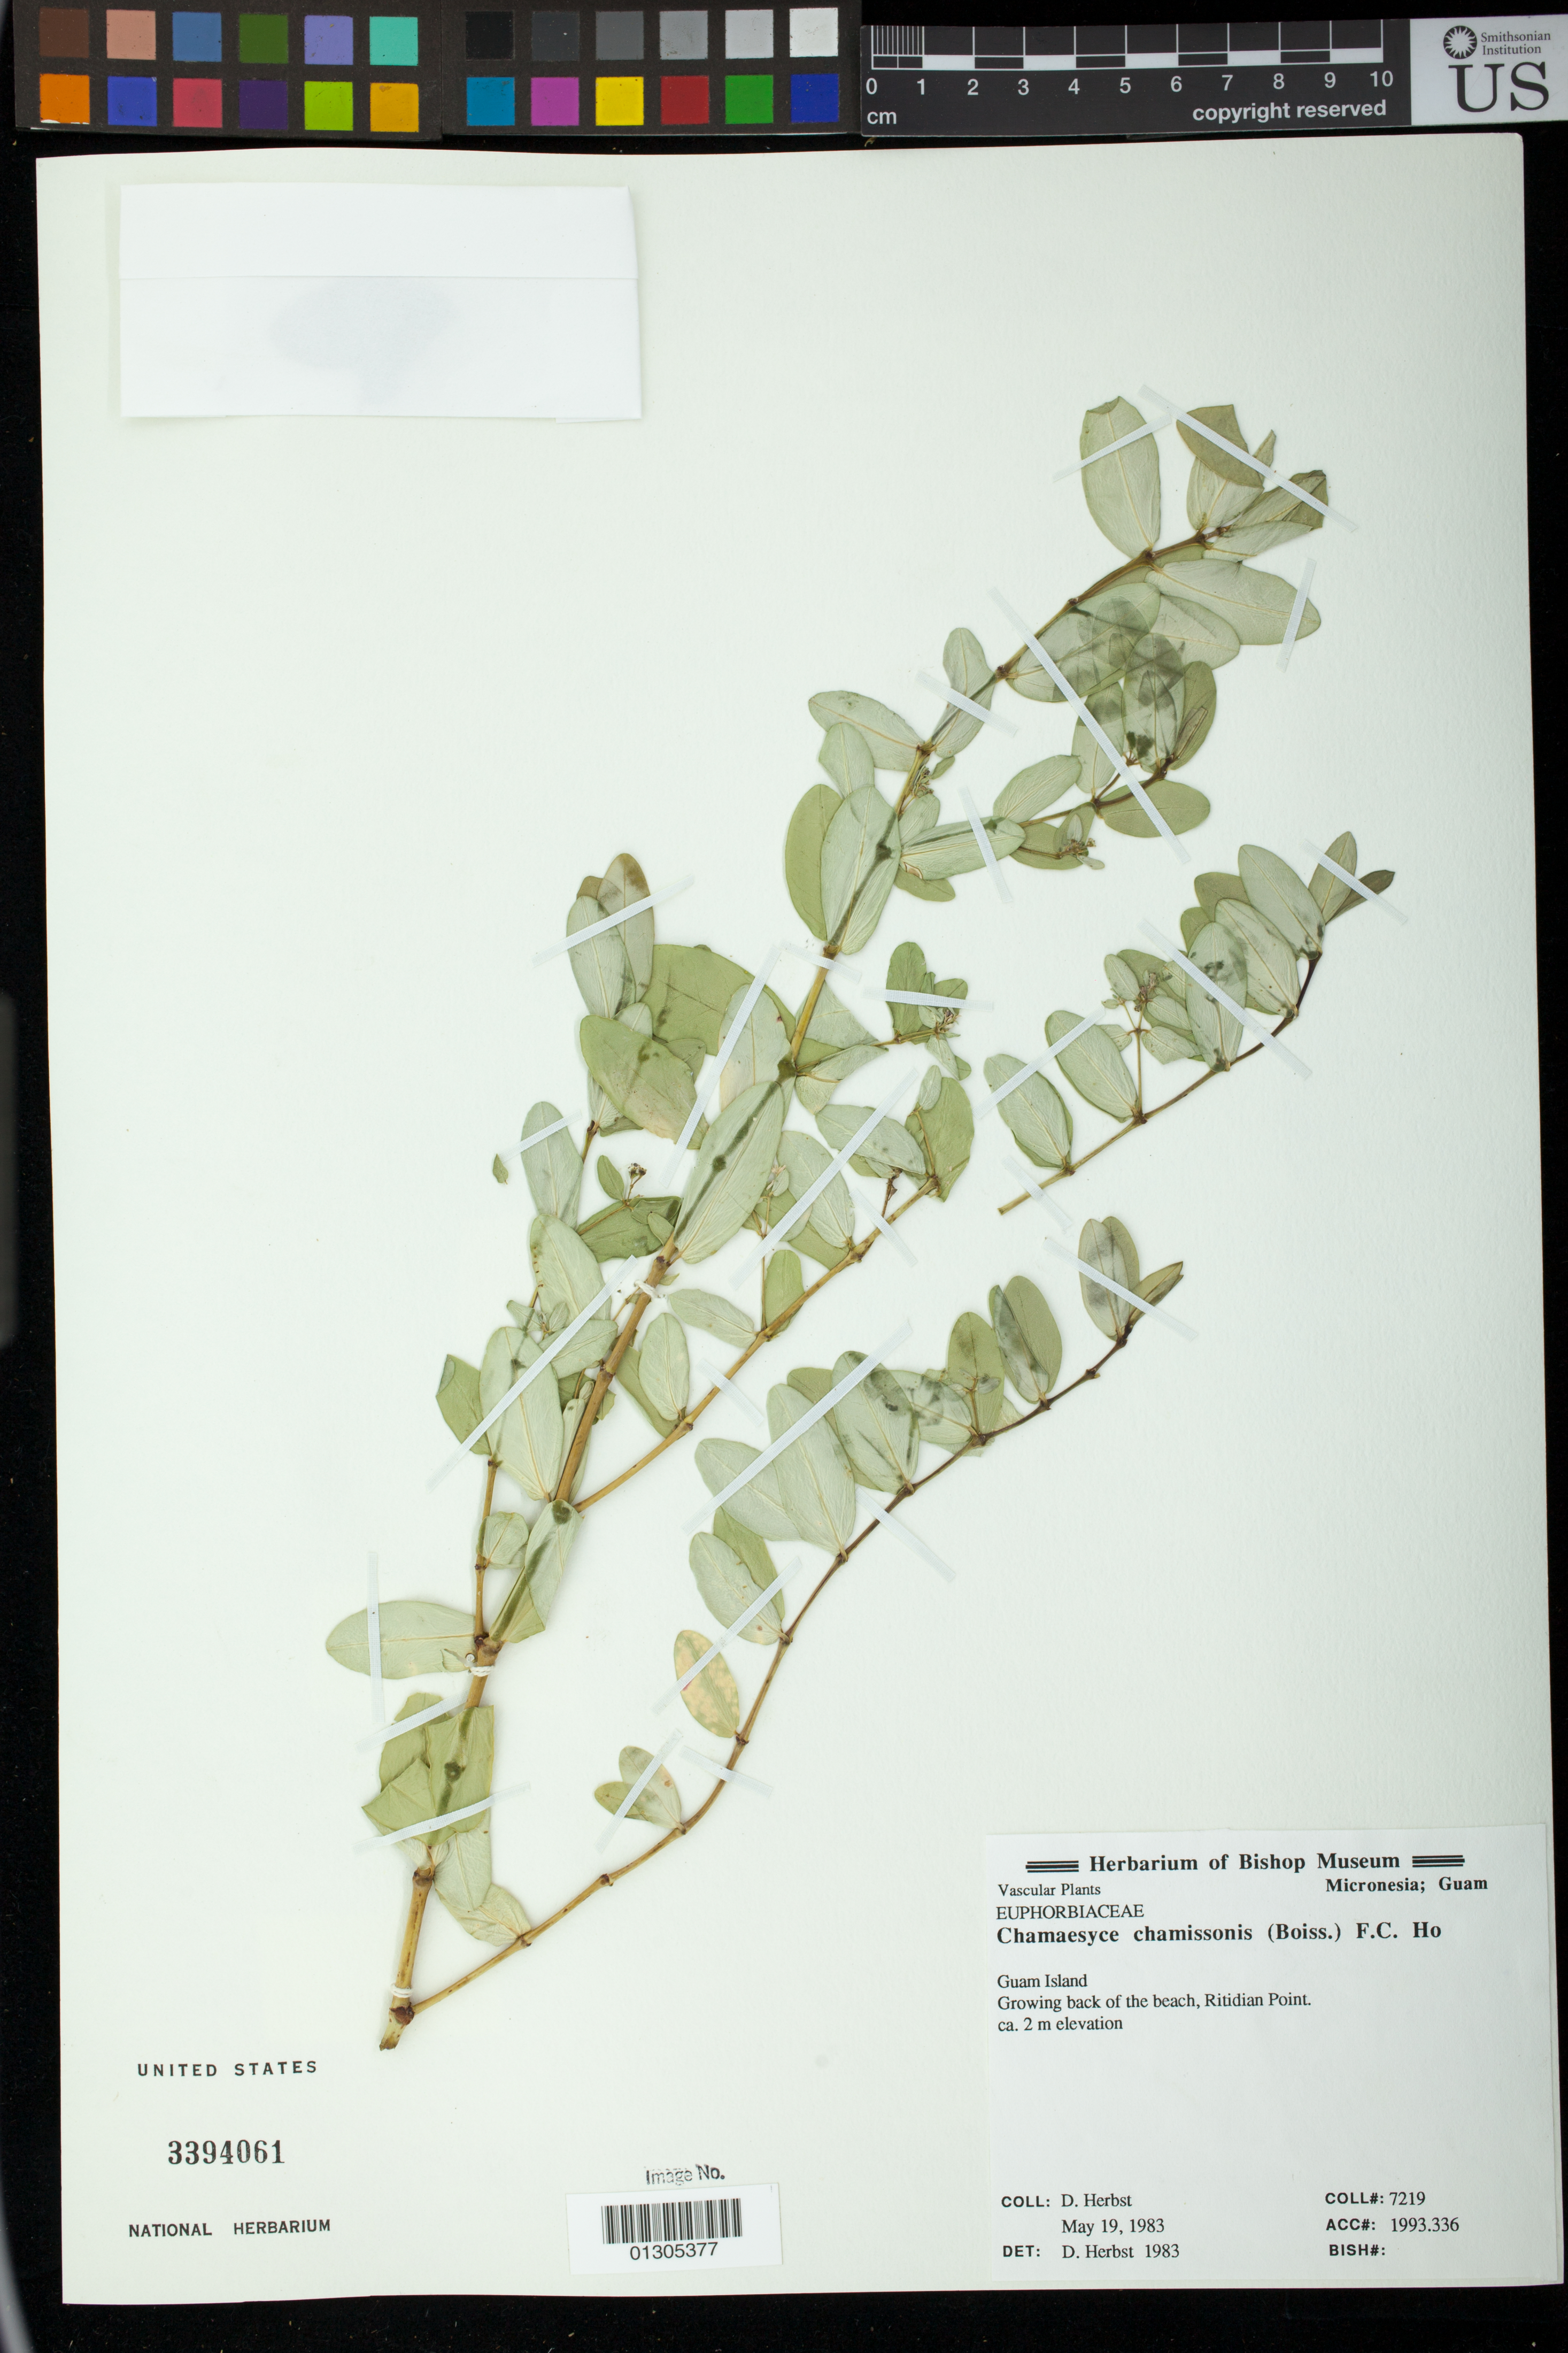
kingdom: Plantae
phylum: Tracheophyta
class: Magnoliopsida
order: Malpighiales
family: Euphorbiaceae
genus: Euphorbia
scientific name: Euphorbia chamissonis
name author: (Klotzsch ex Klotzsch & Garcke) Boiss.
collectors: D. R. Herbst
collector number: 7219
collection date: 1983-05-19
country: Guam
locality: Growing back of the beach, Ritidian Point.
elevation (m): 2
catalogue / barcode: US 3394061